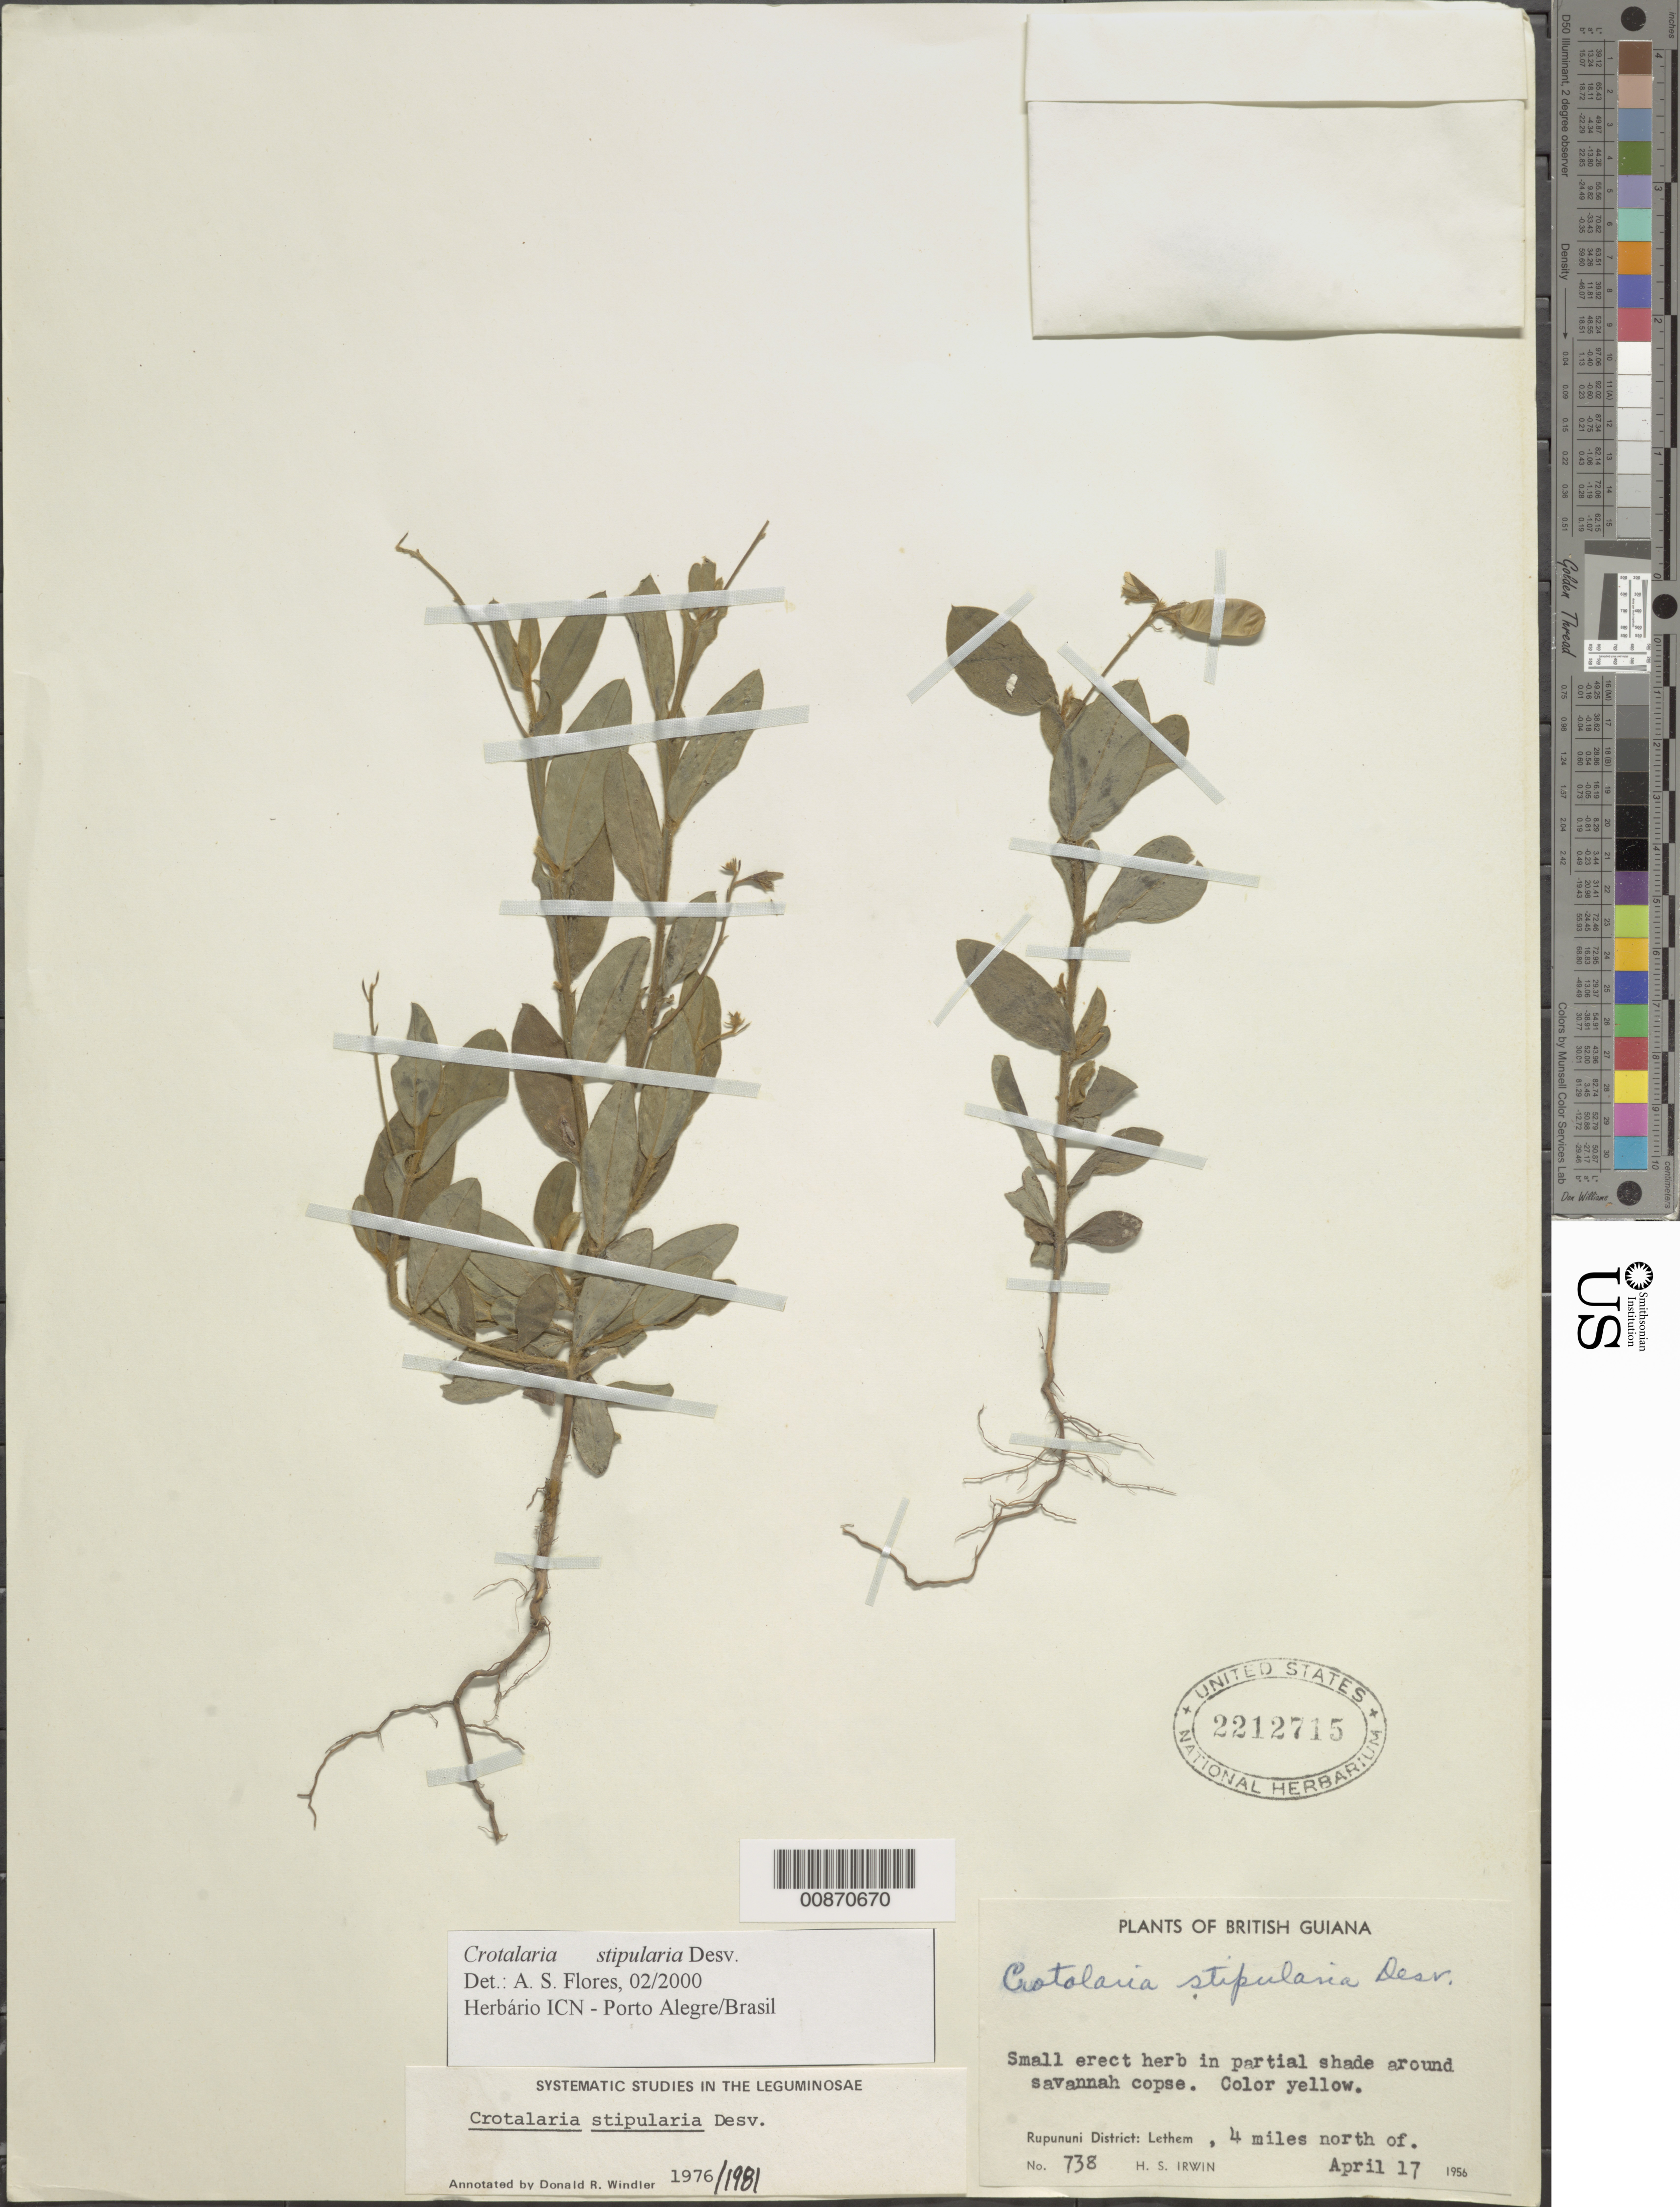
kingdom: Plantae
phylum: Tracheophyta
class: Magnoliopsida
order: Fabales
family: Fabaceae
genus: Crotalaria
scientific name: Crotalaria stipularia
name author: Desv.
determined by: Flores, A. S., (ICN), Universidade Federal do Rio Grande do Sul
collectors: H. Irwin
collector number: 738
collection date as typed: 17-Apr-56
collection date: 1956-04-17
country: Guyana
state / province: U. Takutu-U. Essequibo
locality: Rupununi Dist., 4 mi. N of Lethem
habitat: Partial shade around savanna copse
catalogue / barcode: US 2212715